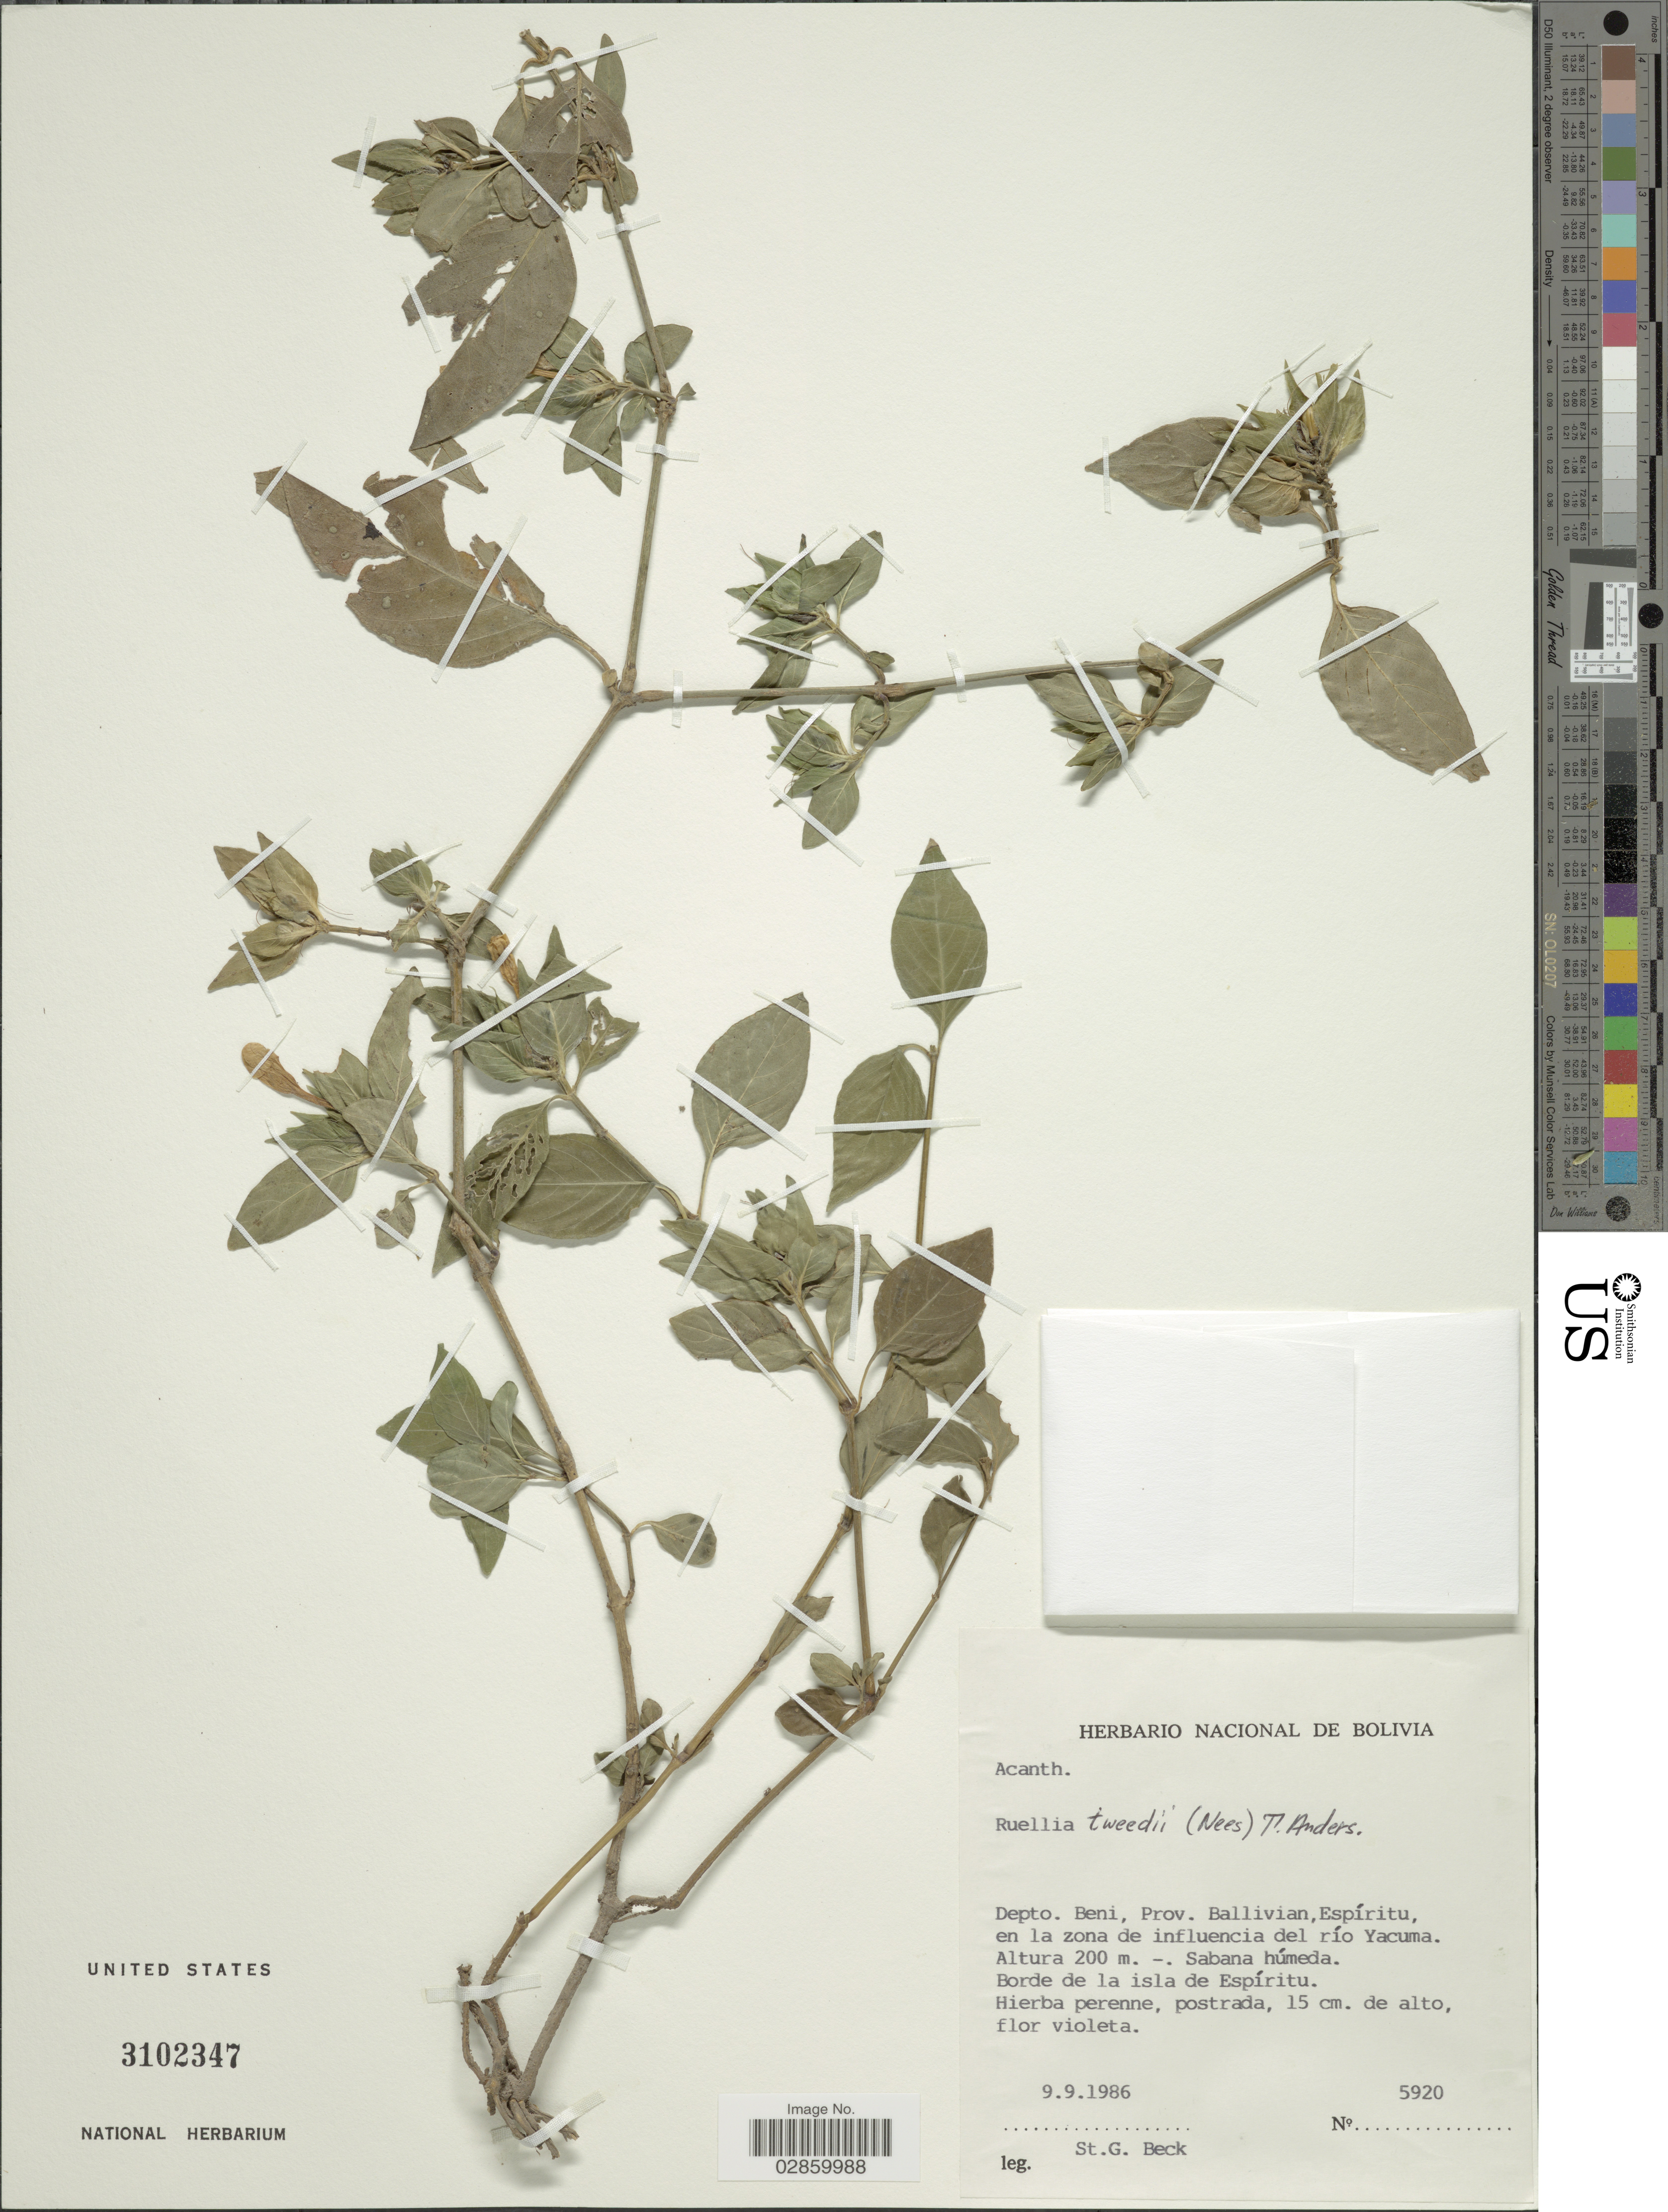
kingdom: Plantae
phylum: Tracheophyta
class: Magnoliopsida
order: Lamiales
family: Acanthaceae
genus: Ruellia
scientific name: Ruellia erythropus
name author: (Nees) Lindau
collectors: S. G. Beck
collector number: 5920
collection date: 1986-09-09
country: Bolivia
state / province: Beni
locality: Depto. Beni, Prov. Ballivan, Espíritu, n la zona de influencia del río Yacuma.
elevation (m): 200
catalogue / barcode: US 3102347